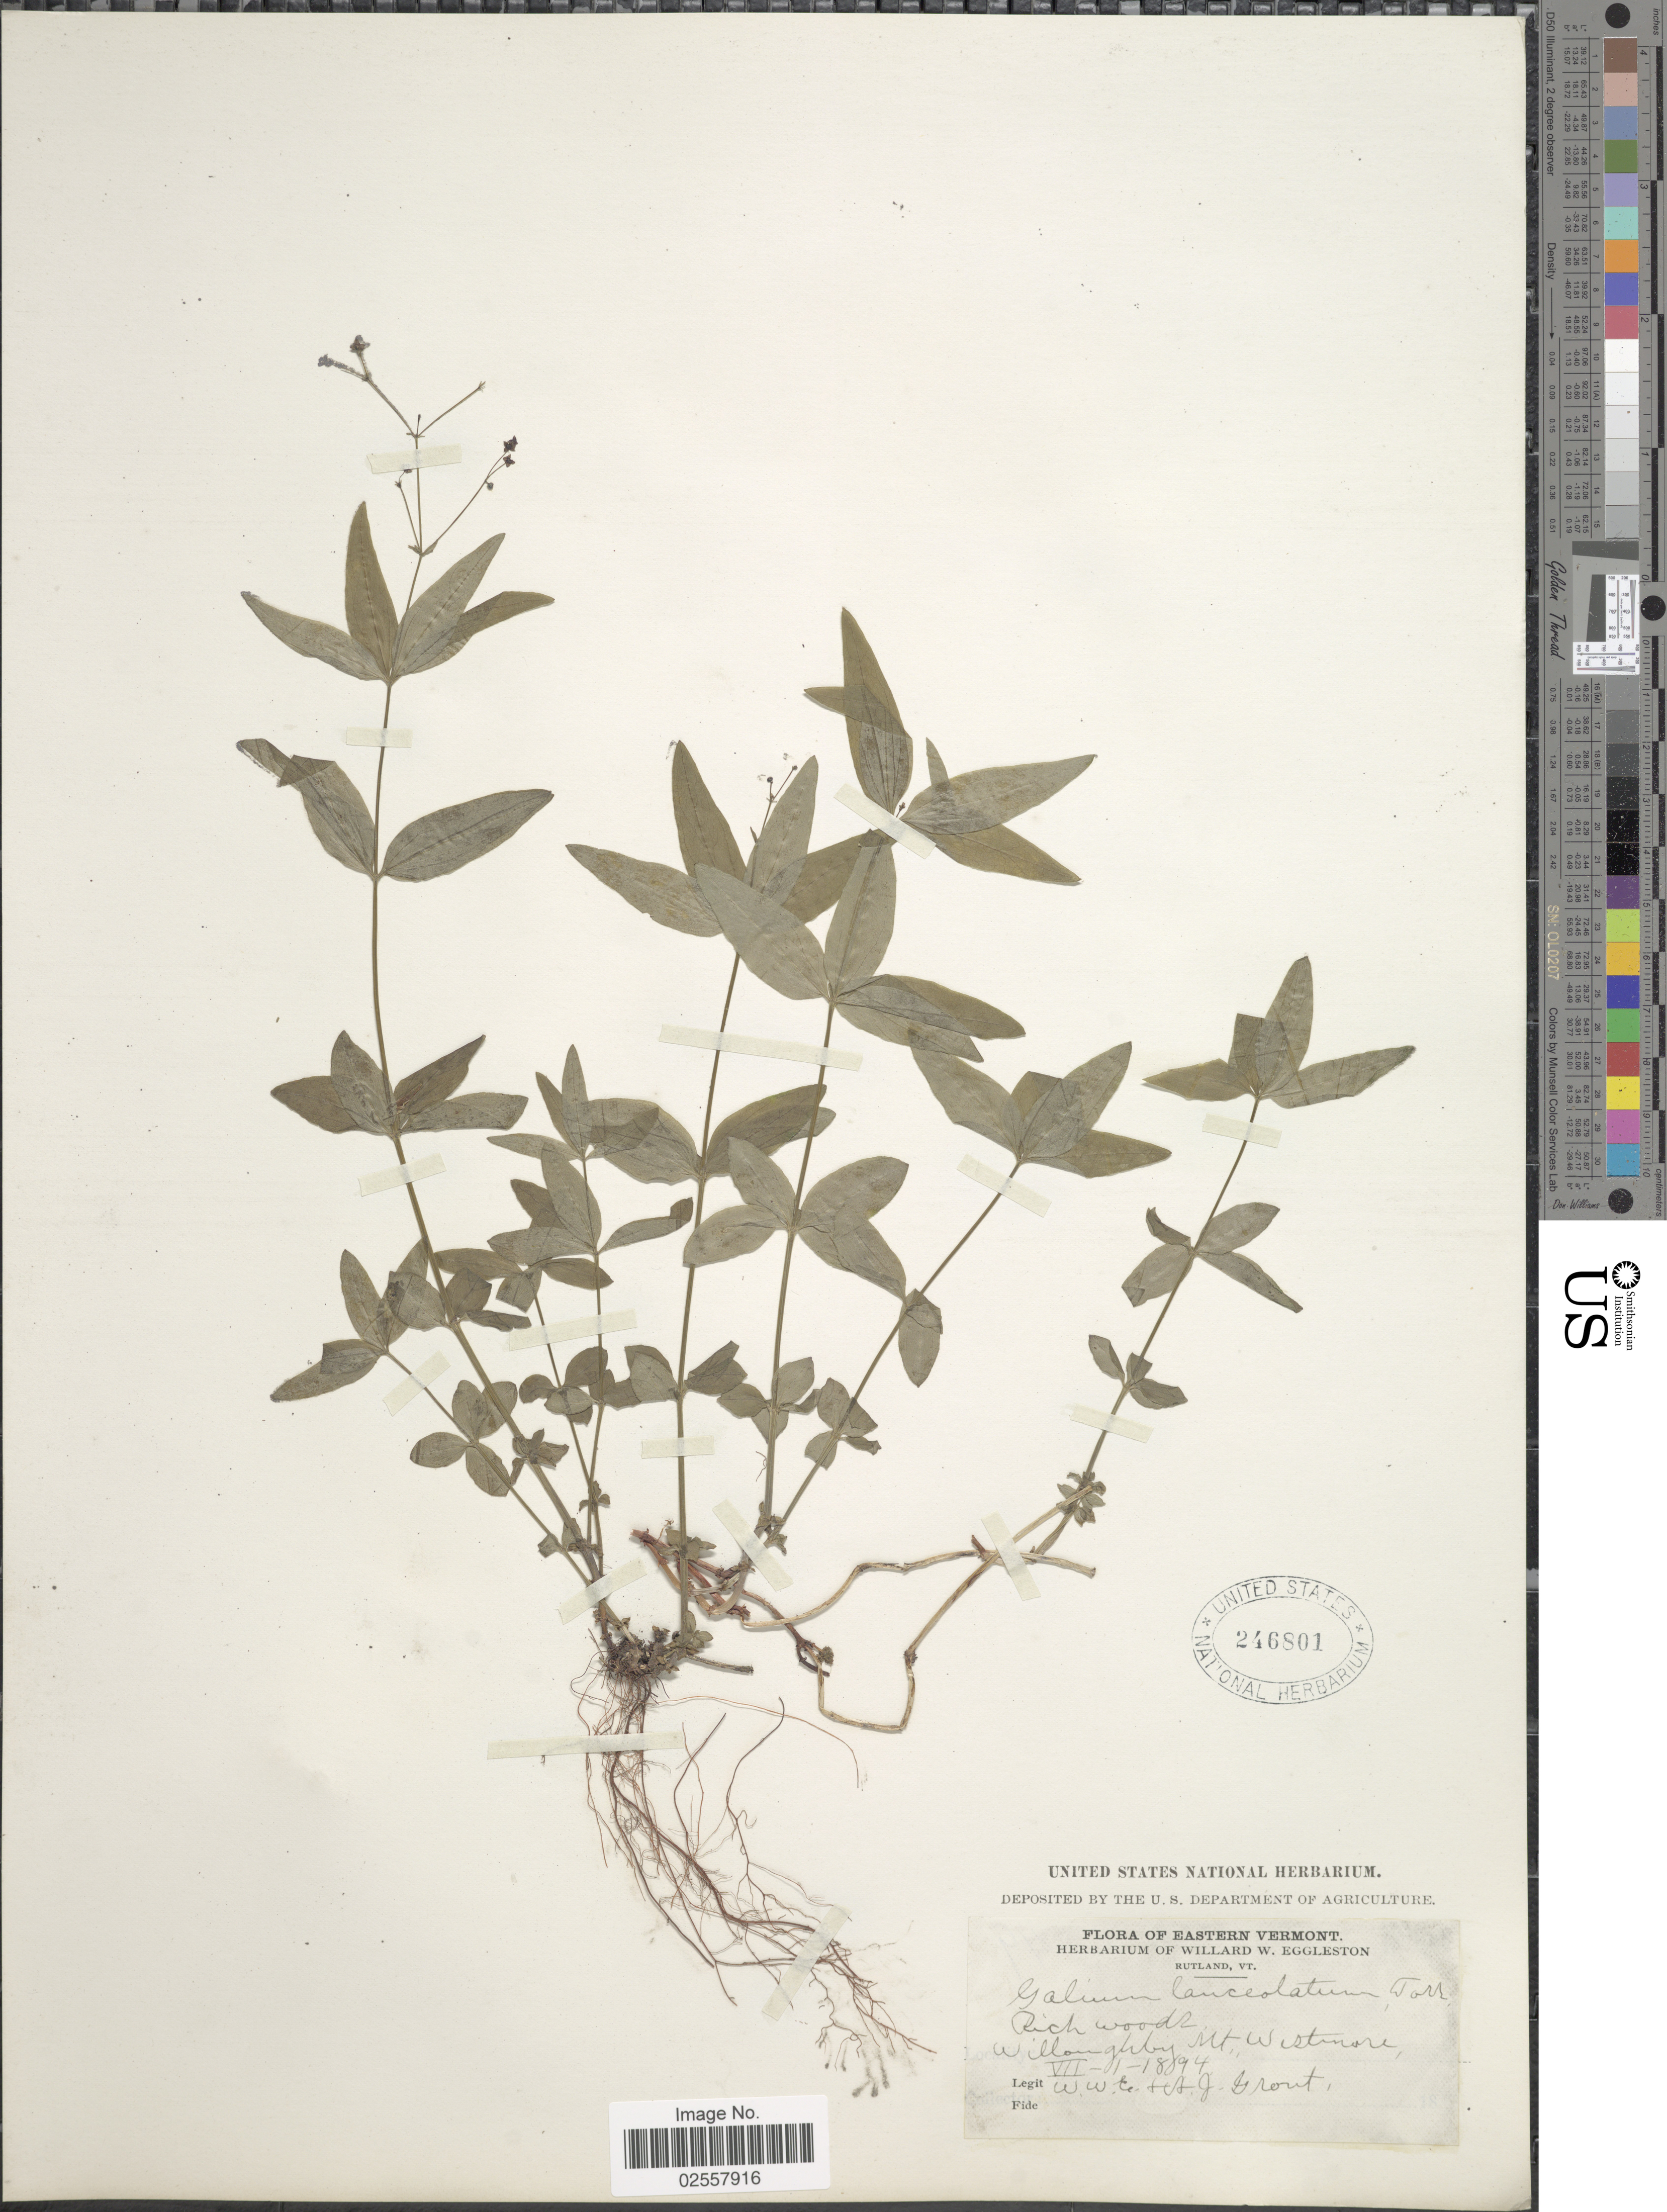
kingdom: Plantae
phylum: Tracheophyta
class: Magnoliopsida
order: Gentianales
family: Rubiaceae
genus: Galium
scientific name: Galium lanceolatum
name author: (Torr. & A. Gray) Torr.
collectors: W. W. Eggleston & A. J. Grout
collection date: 1894-07-01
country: United States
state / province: Vermont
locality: Eastern Vermont, Willoughby Mt., Westmore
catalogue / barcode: US 246801